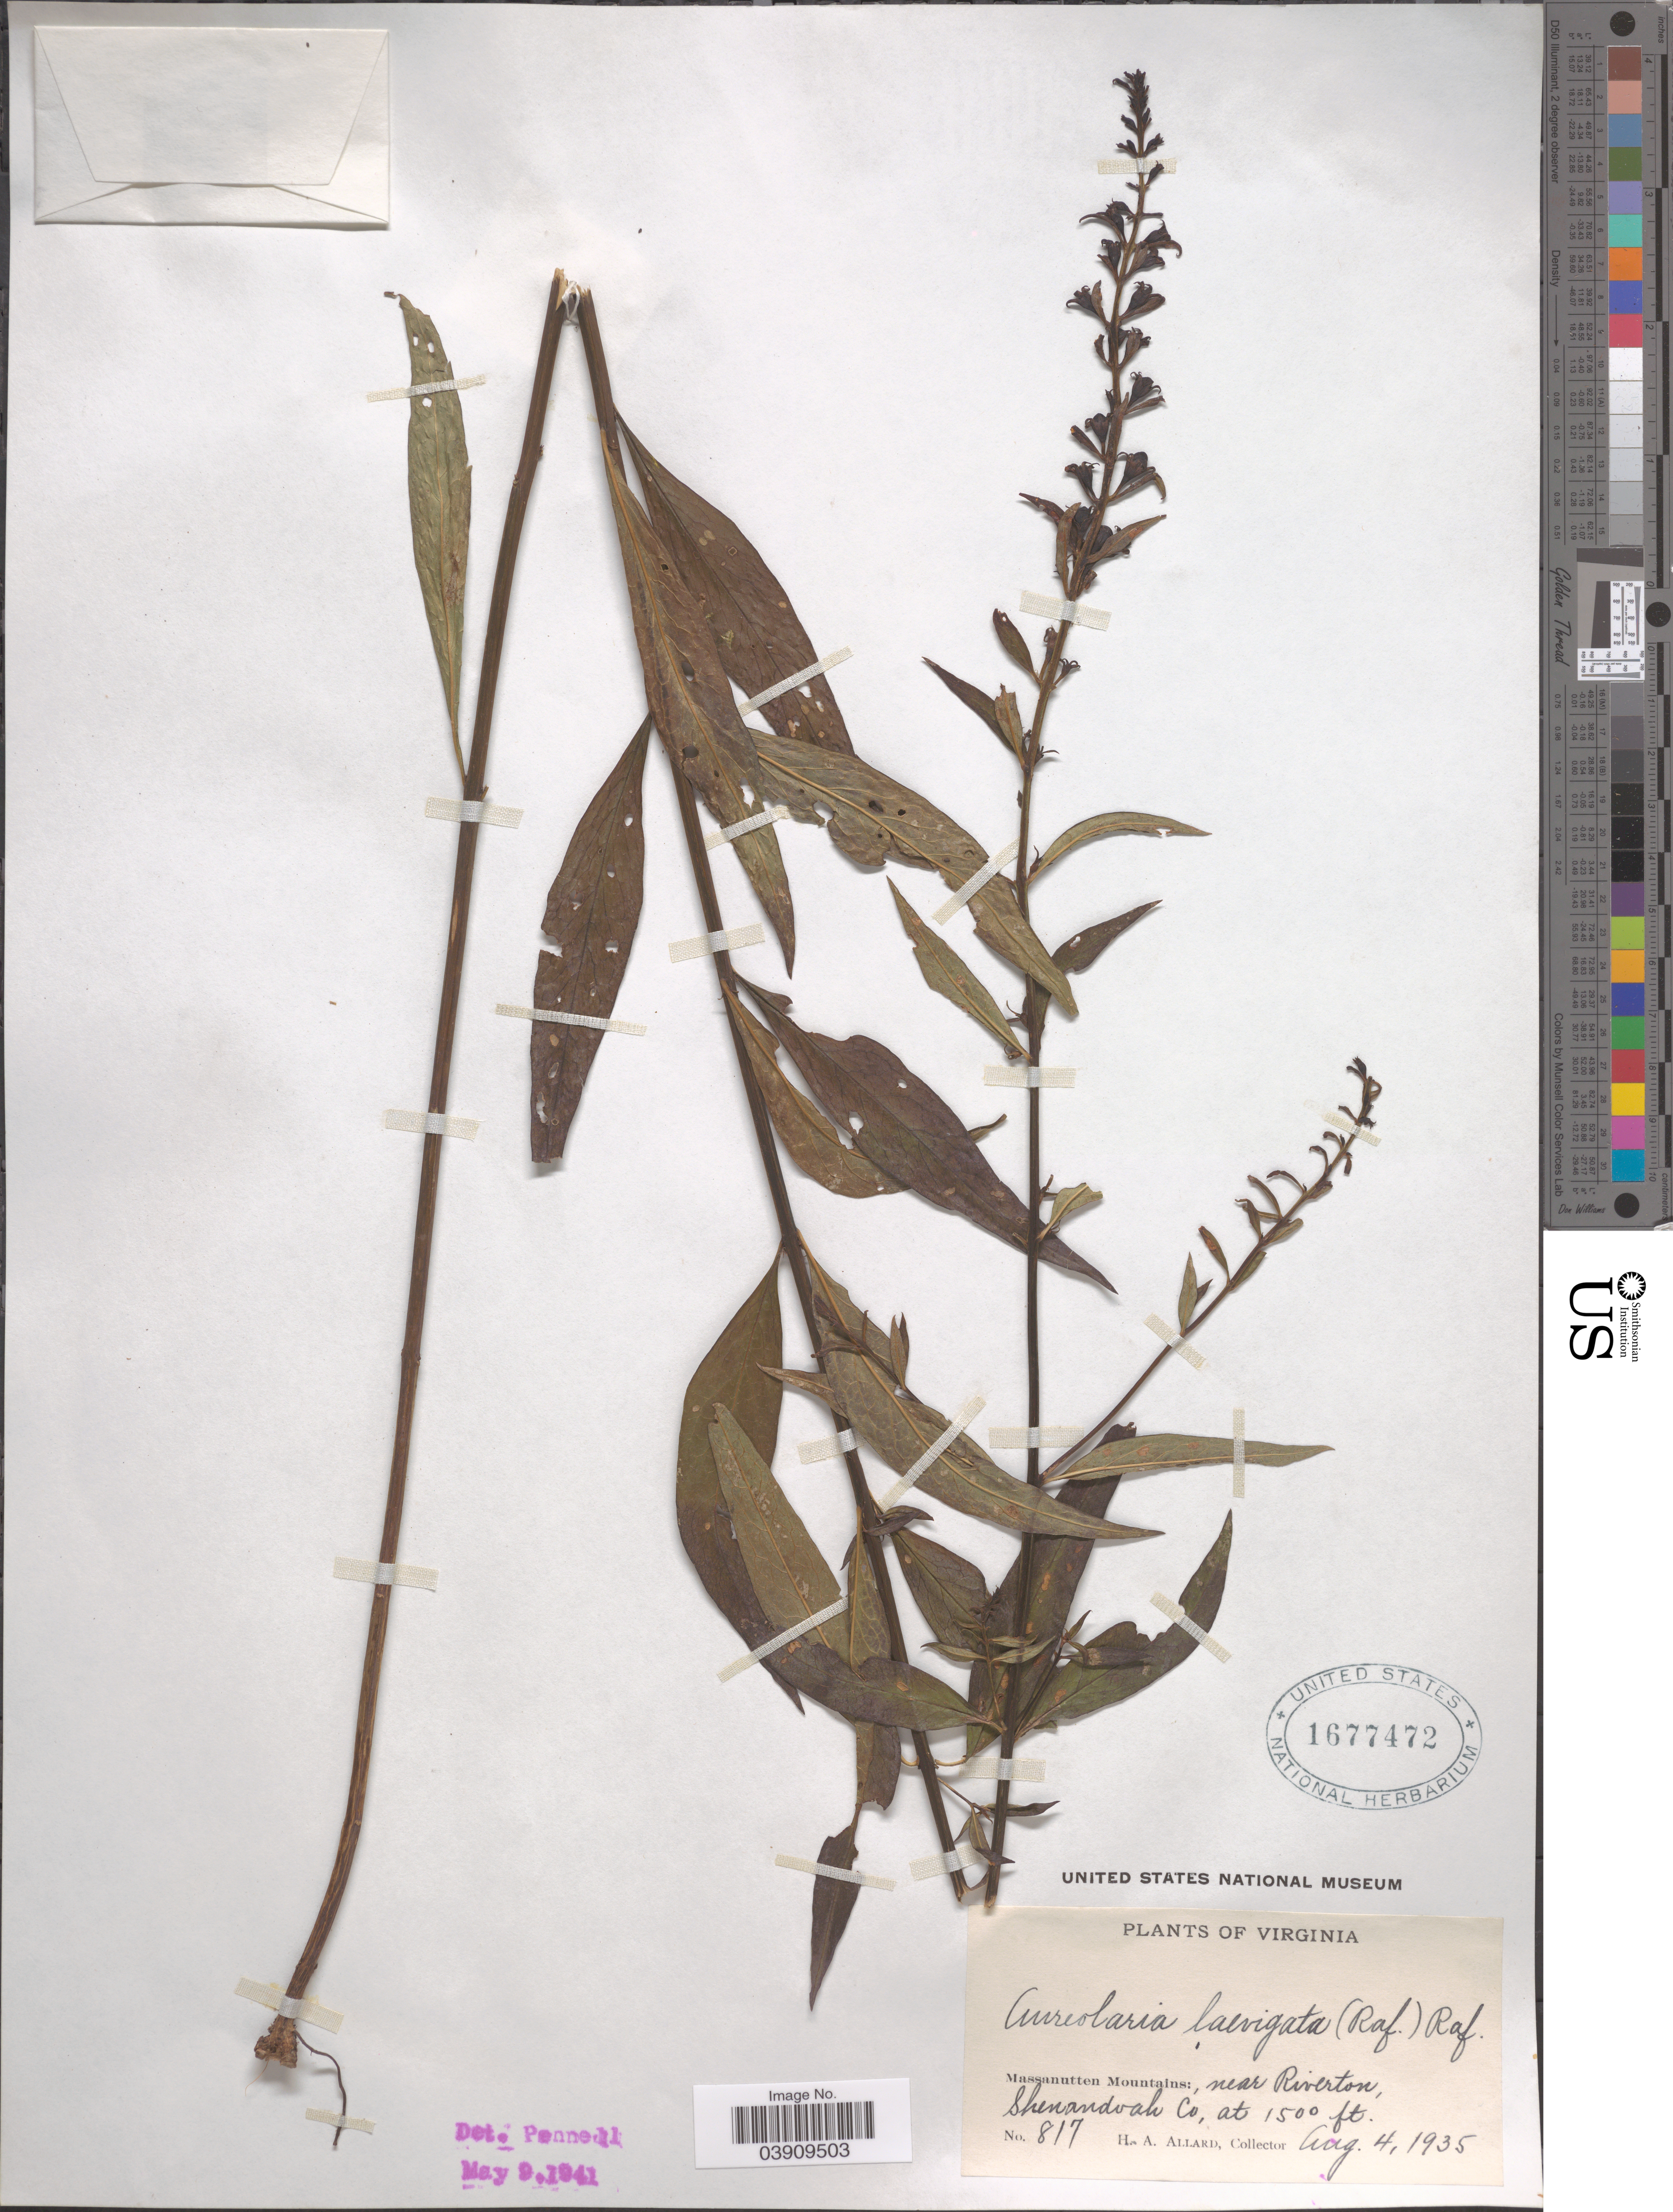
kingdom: Plantae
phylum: Tracheophyta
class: Magnoliopsida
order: Lamiales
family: Orobanchaceae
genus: Aureolaria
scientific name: Aureolaria laevigata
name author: (Raf.) Raf.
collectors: H. A. Allard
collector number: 817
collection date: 1935-08-04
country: United States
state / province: Virginia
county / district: Shenandoah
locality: Massanutten Mountains: near Riverton, Shenandoah Co.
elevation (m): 457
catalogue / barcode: US 1677472